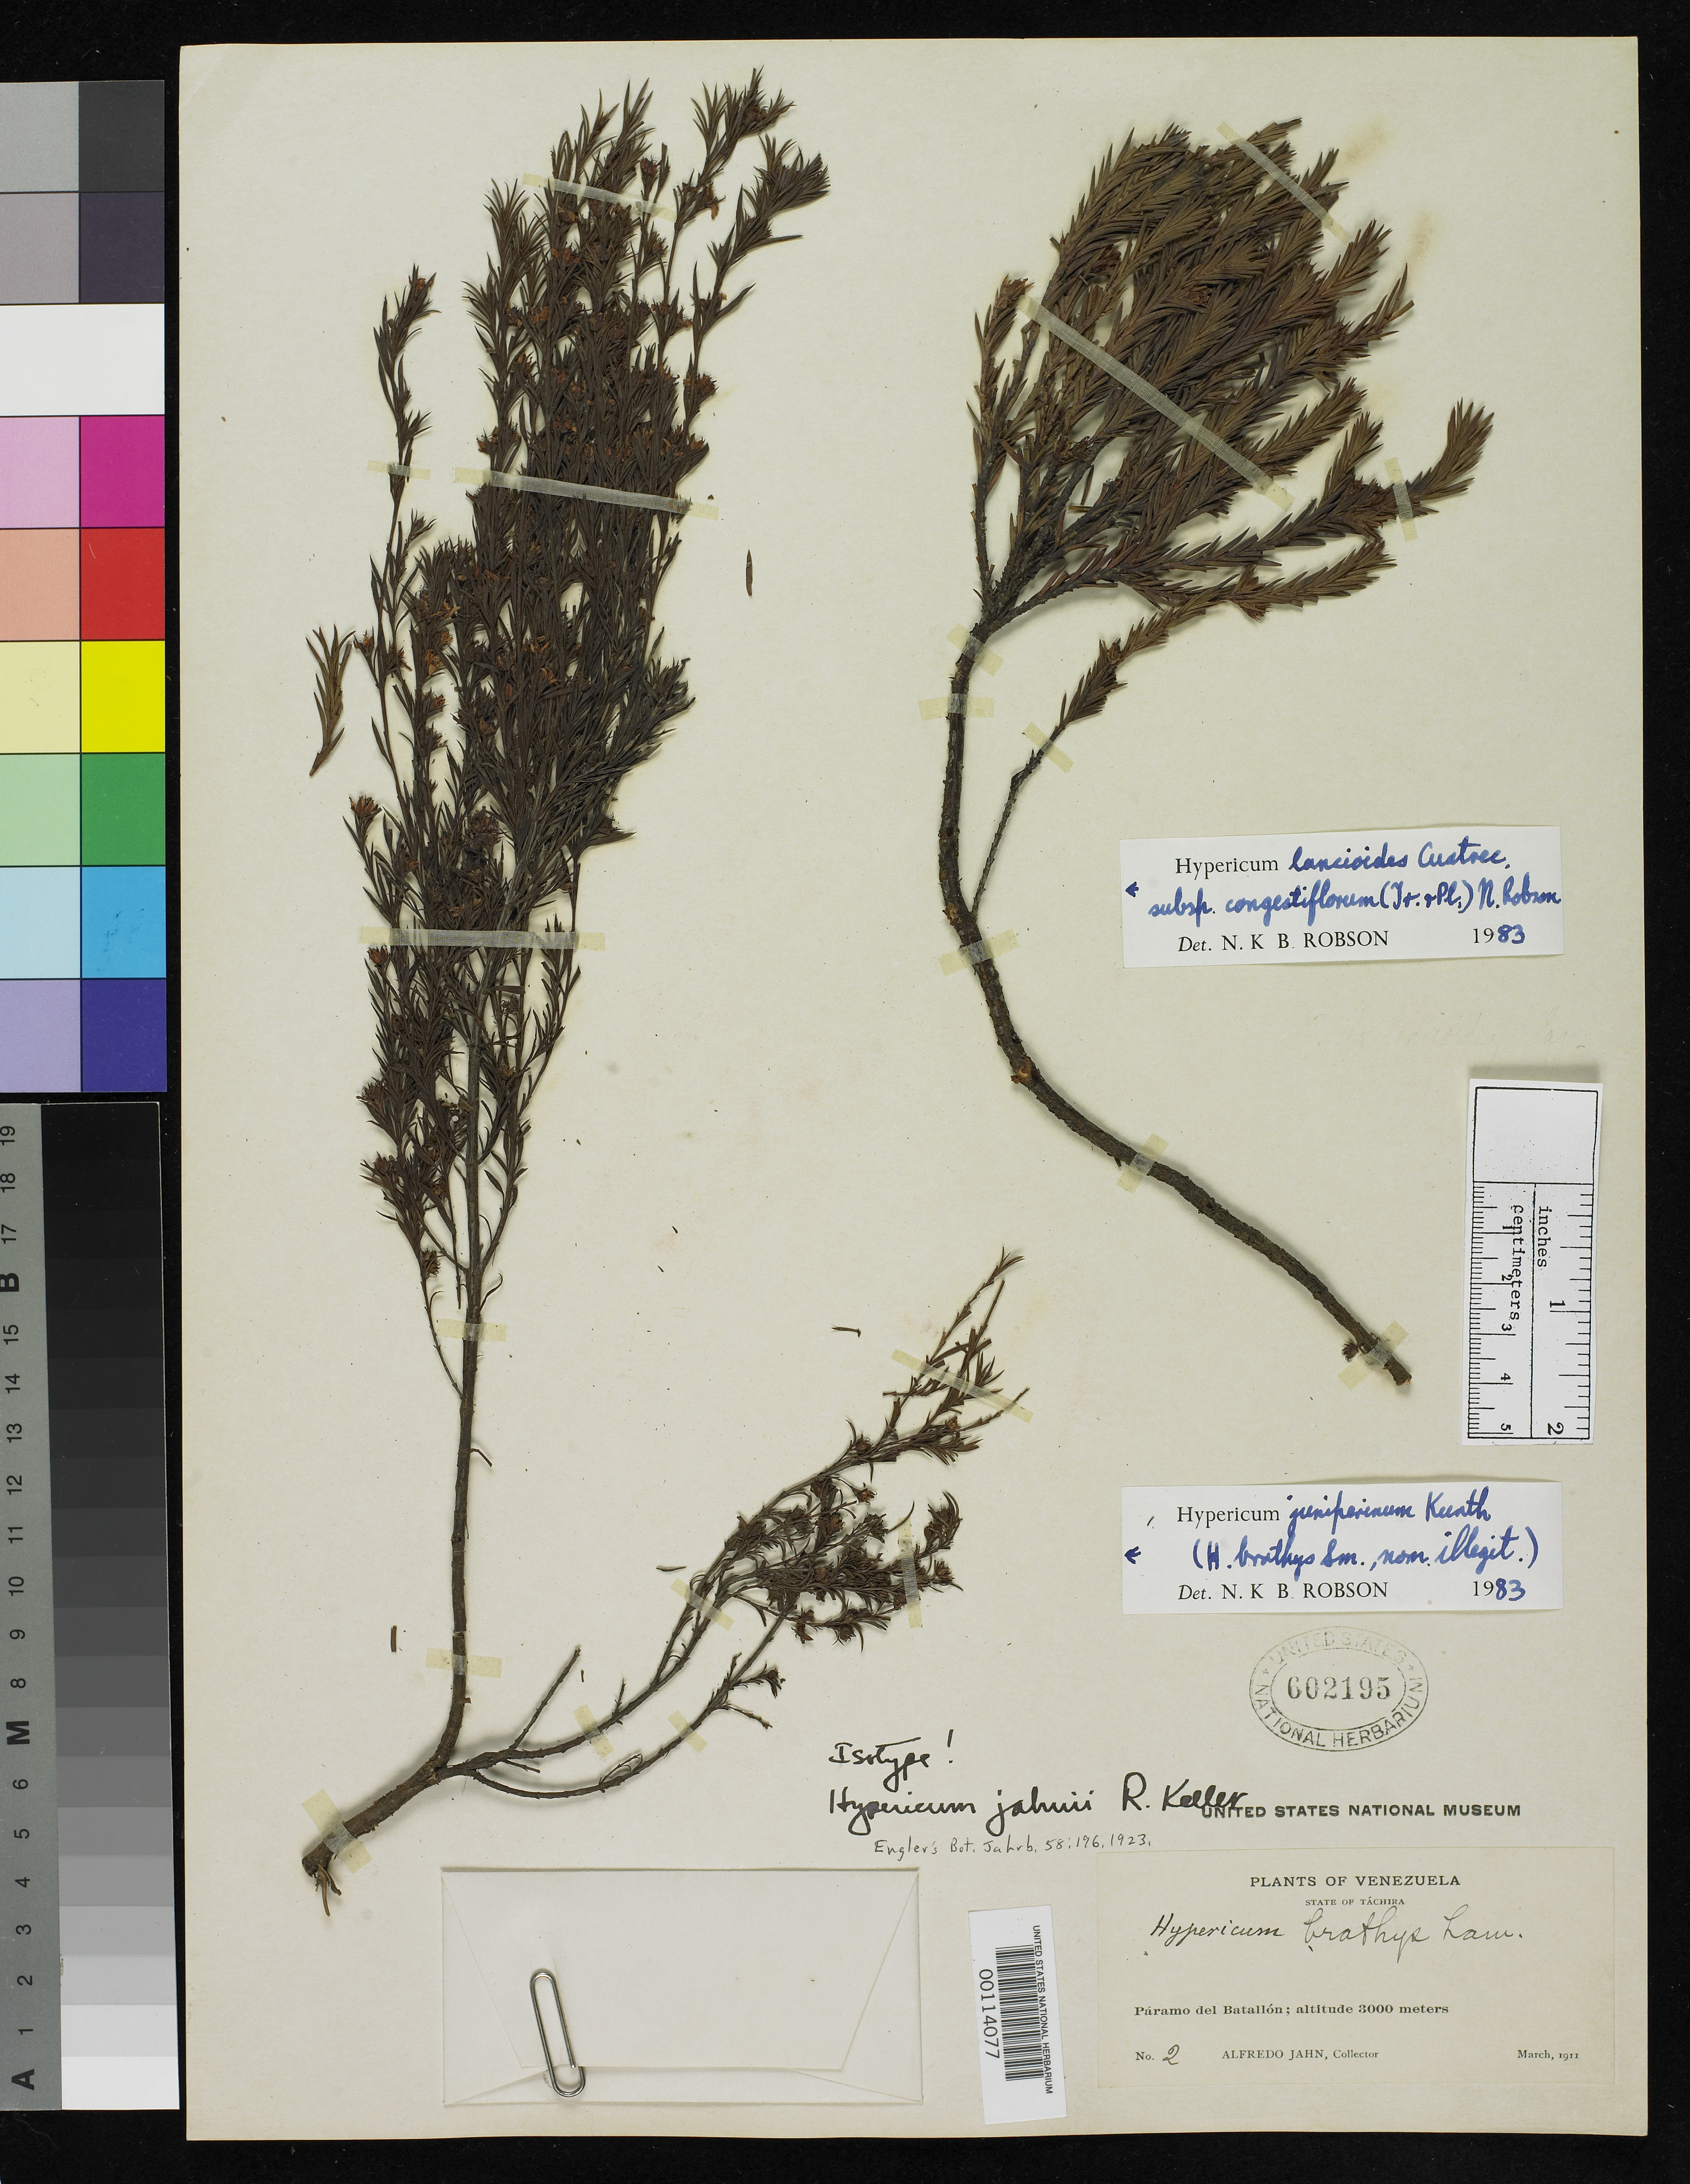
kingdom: Plantae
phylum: Tracheophyta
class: Magnoliopsida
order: Malpighiales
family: Hypericaceae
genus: Hypericum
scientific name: Hypericum jahnii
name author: R. Keller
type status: Isotype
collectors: A. Jahn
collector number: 2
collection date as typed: Mar 1911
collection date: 1911-03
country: Venezuela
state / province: Tachira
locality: Paramo de Batallon.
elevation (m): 3000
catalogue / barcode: US 602195